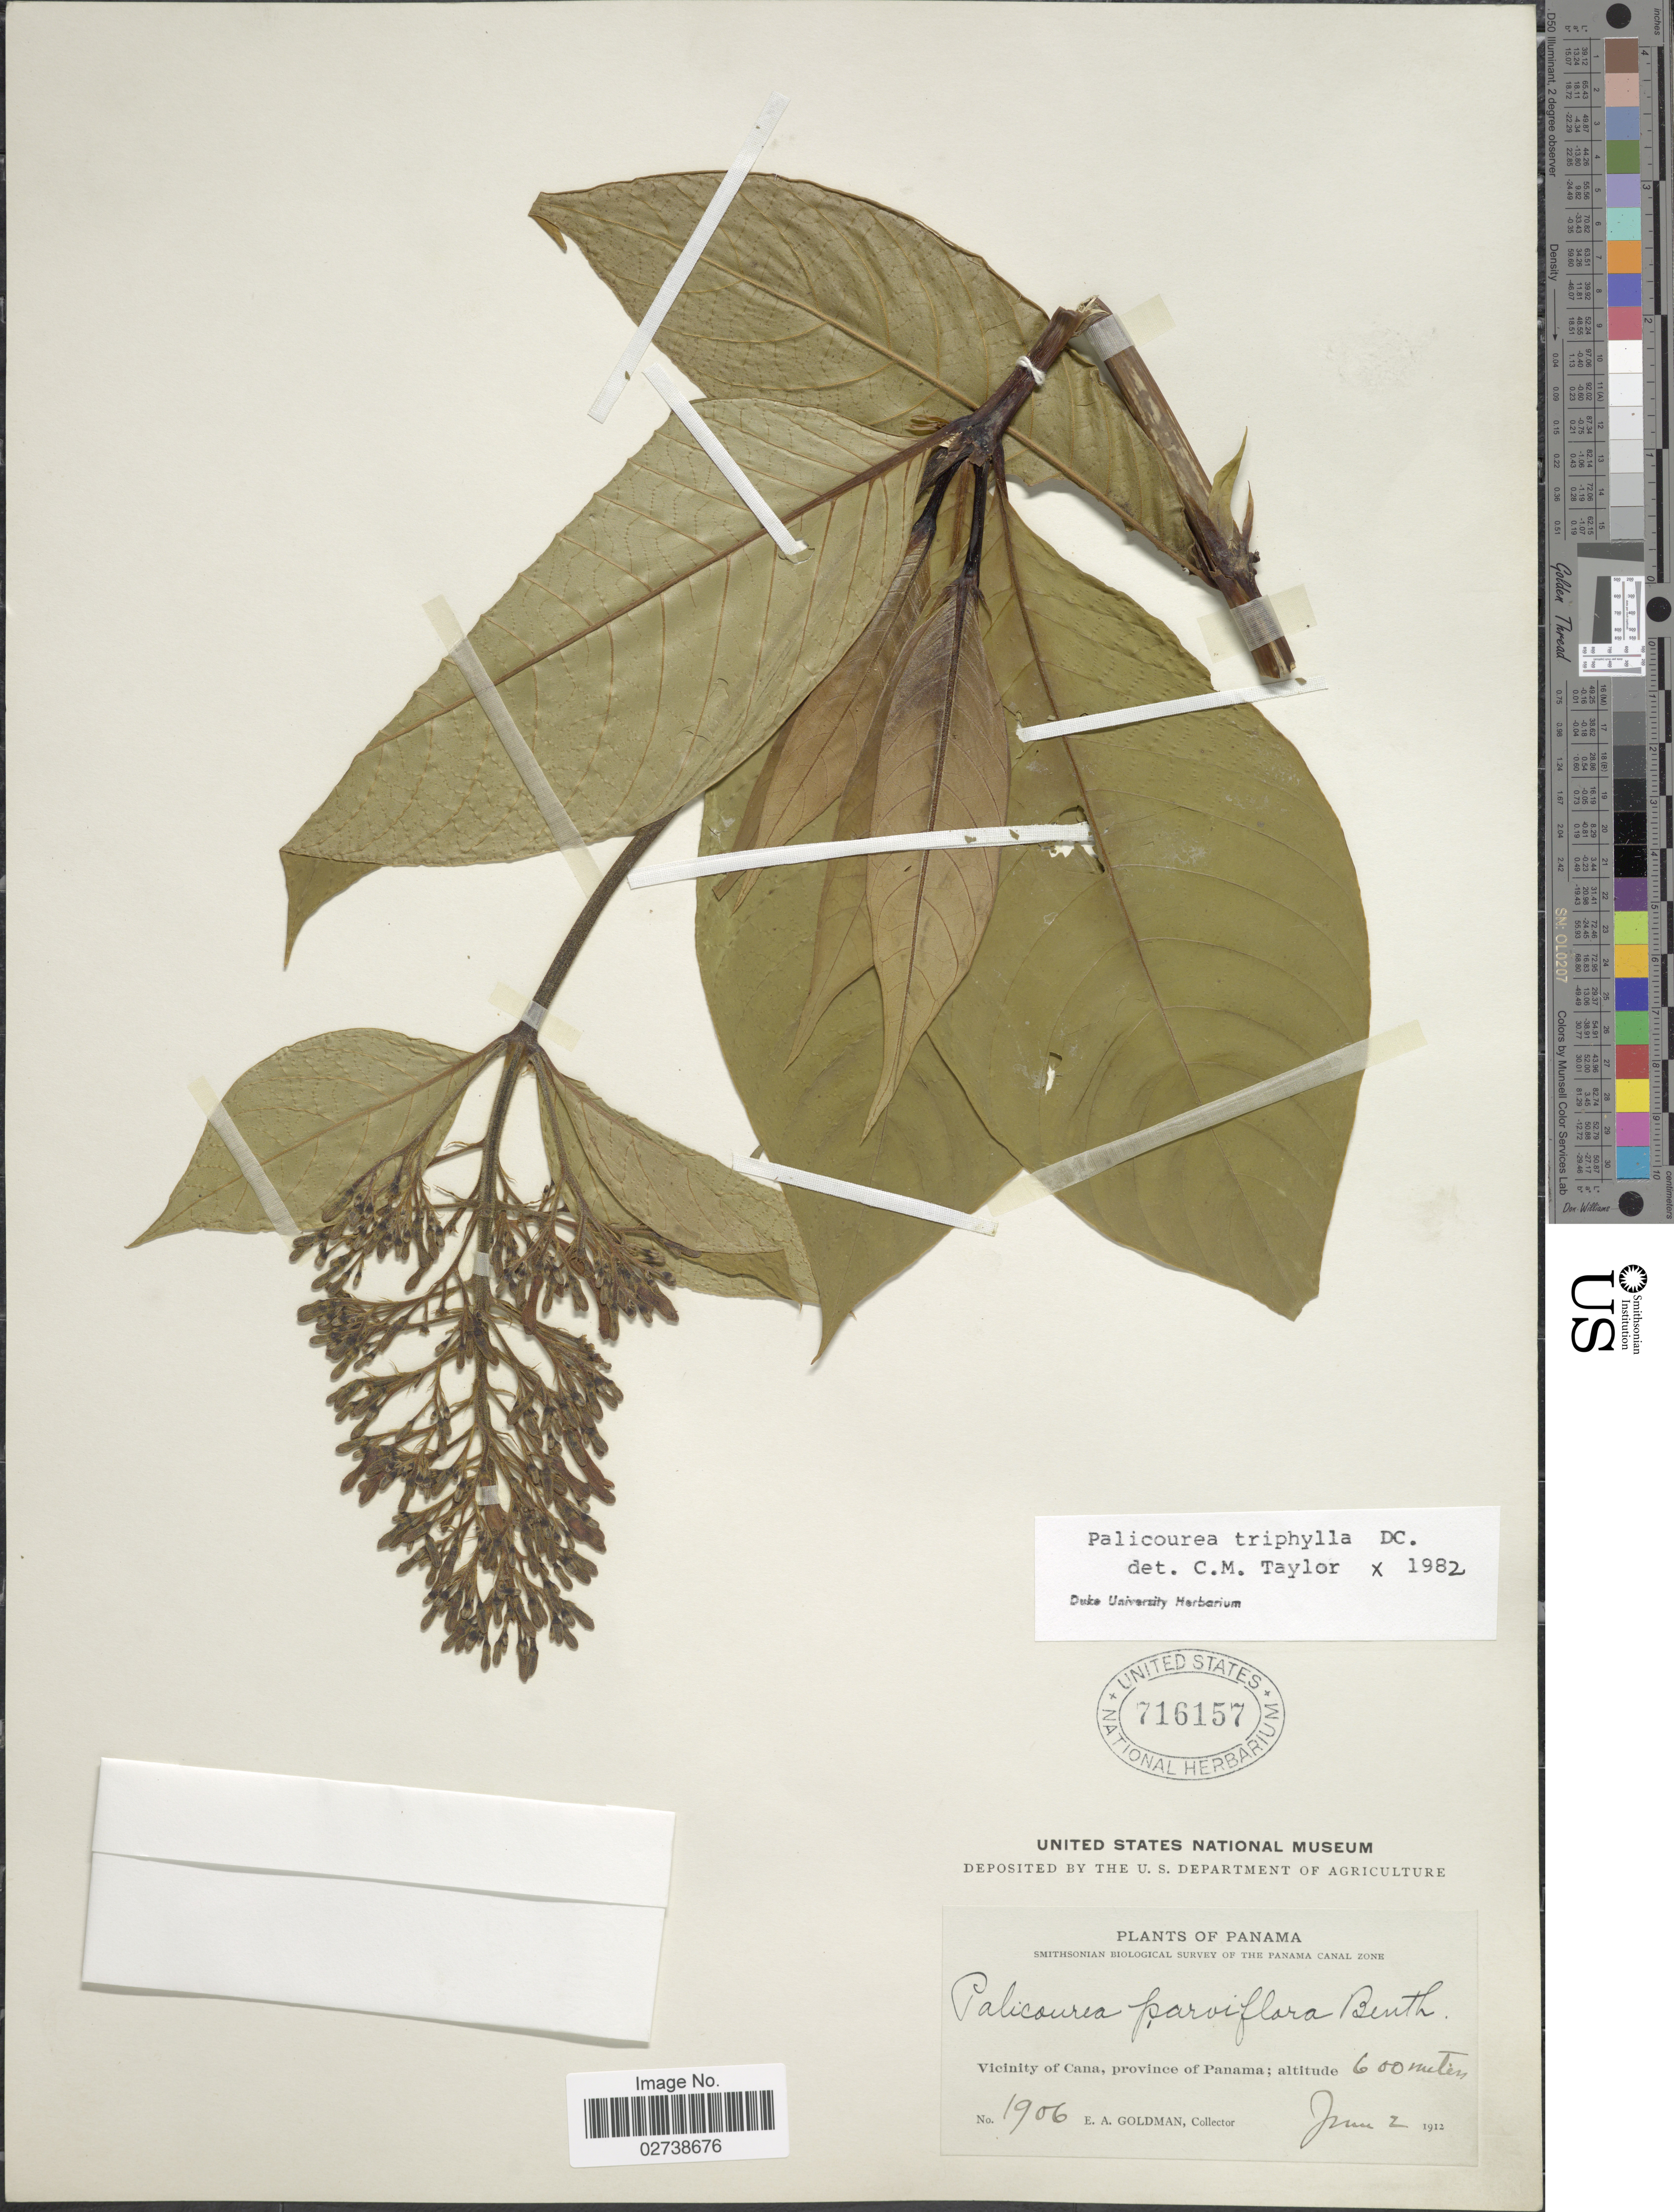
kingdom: Plantae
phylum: Tracheophyta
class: Magnoliopsida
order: Gentianales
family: Rubiaceae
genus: Palicourea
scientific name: Palicourea triphylla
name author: DC.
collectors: E. A. Goldman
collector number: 1906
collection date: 1912-06-02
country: Panama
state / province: Panamá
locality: Vicinity of Cana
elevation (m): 600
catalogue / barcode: US 716157